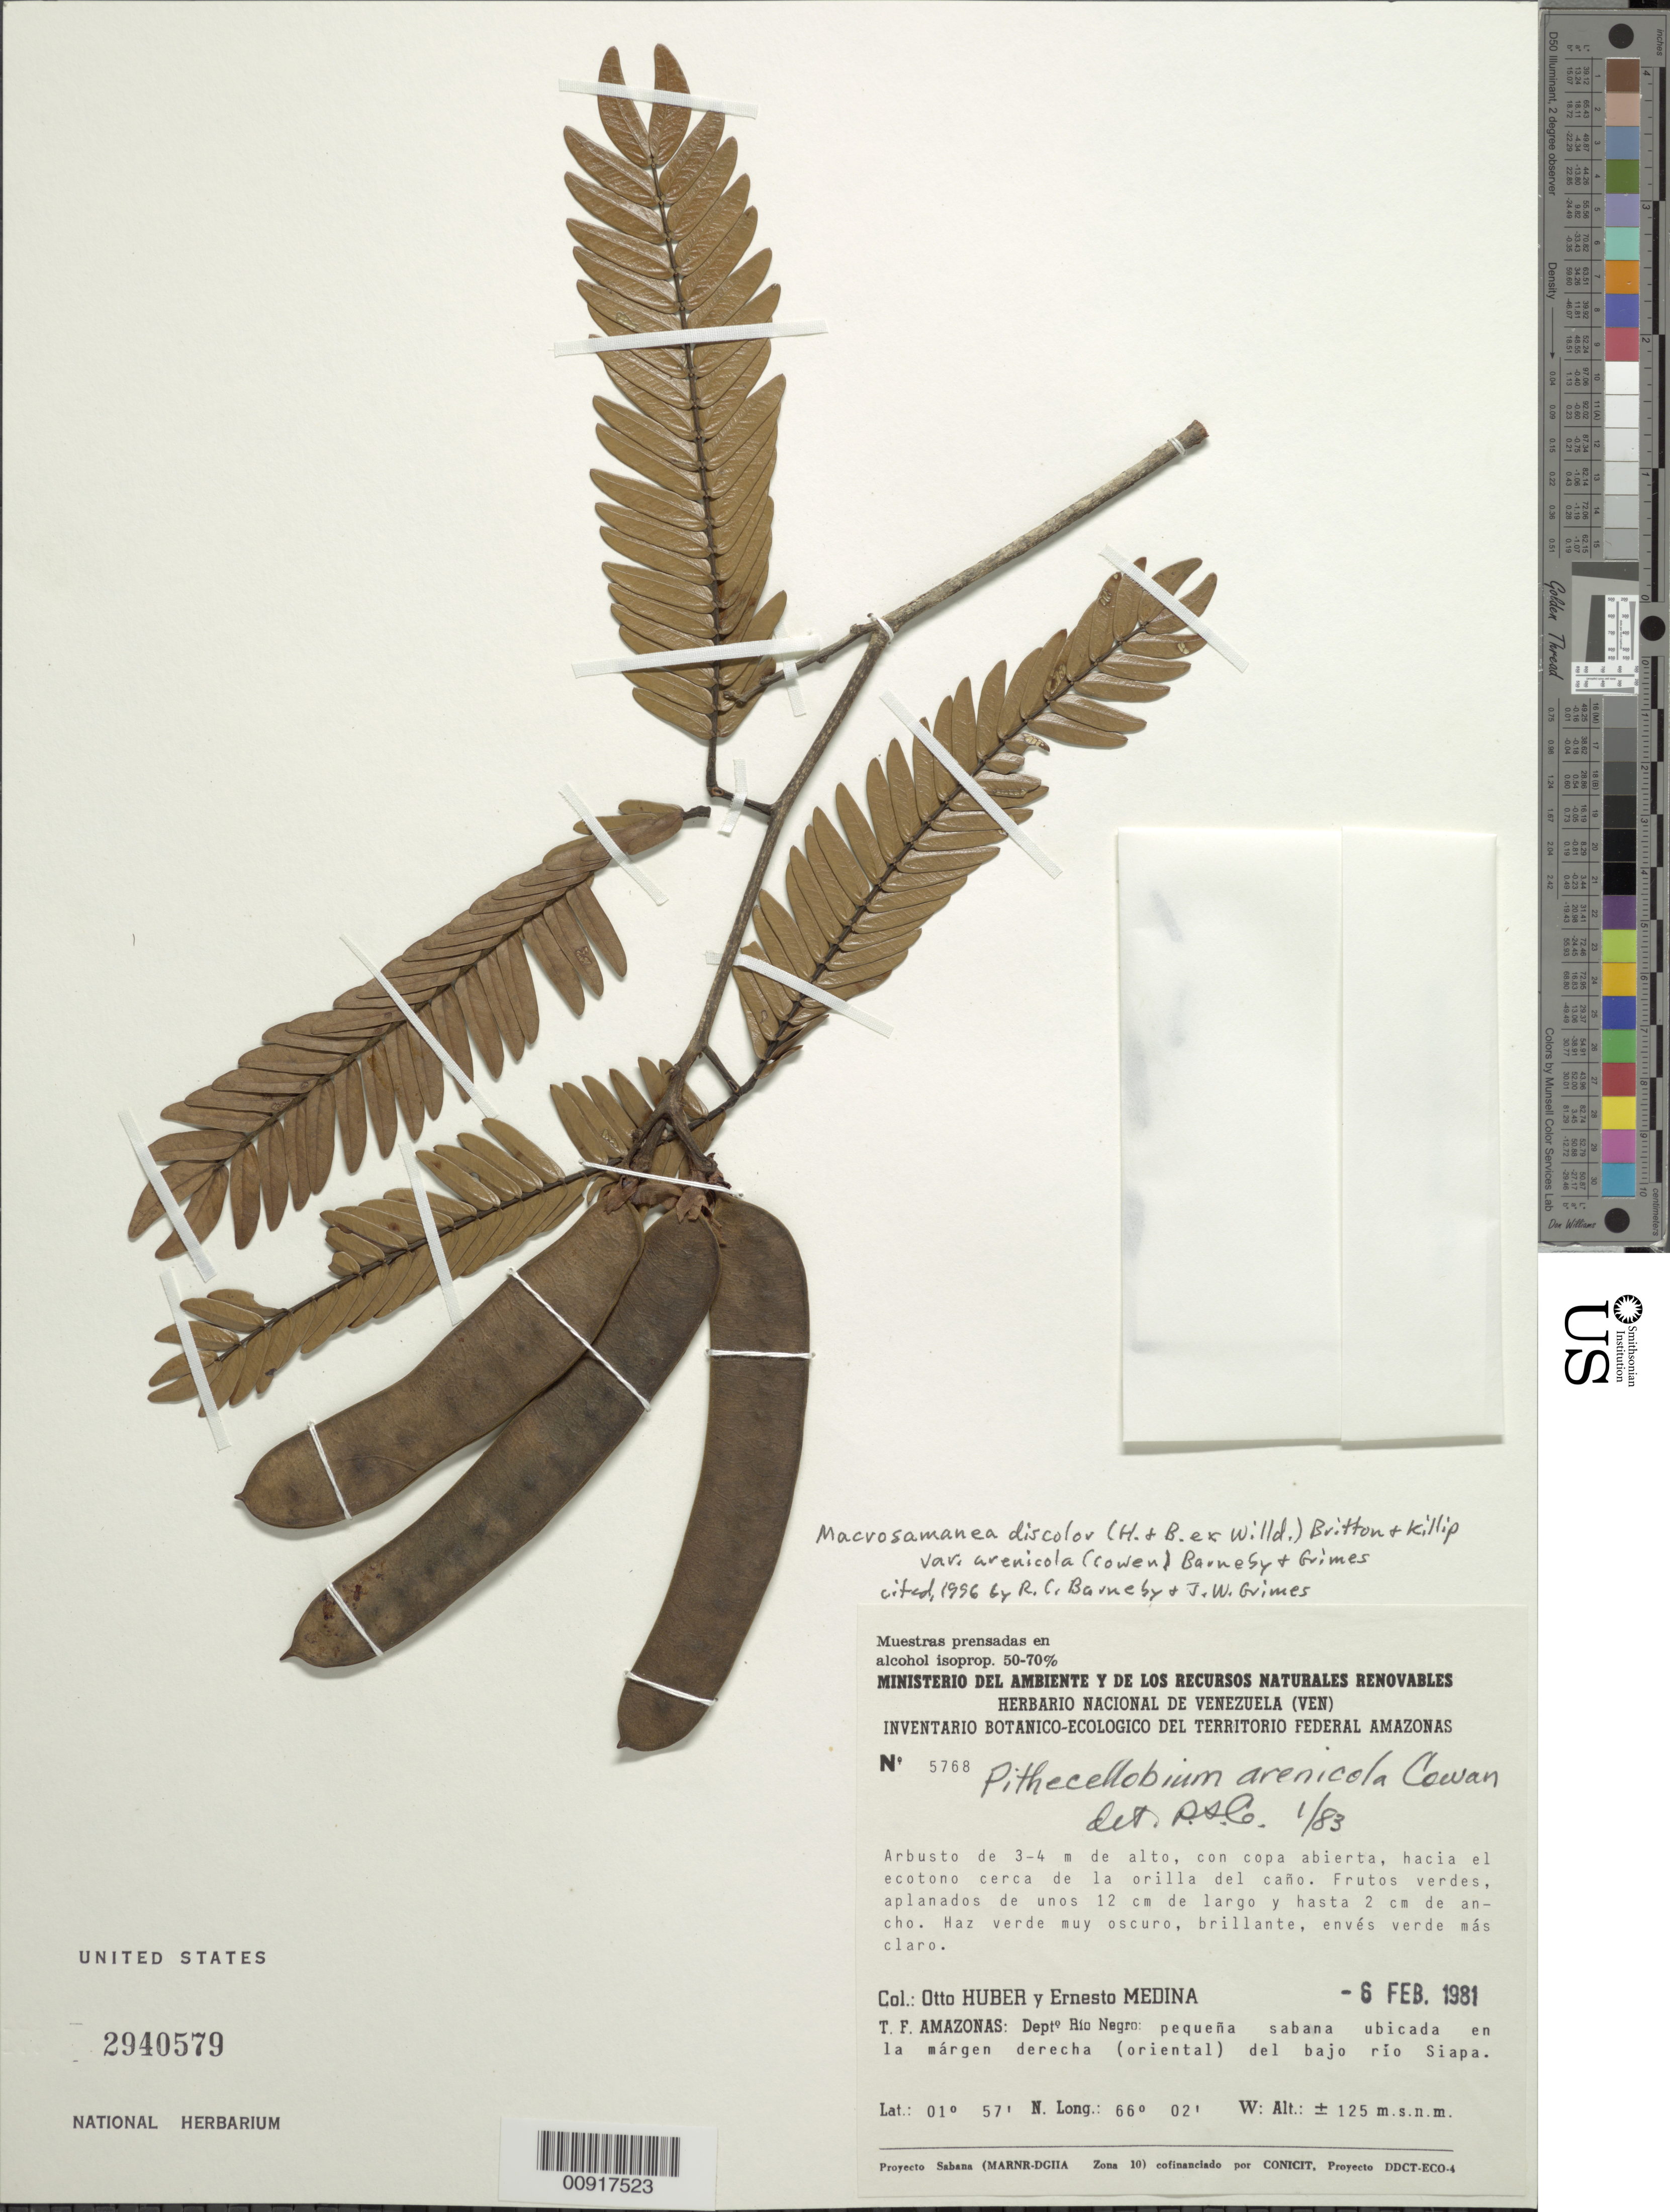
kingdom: Plantae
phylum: Tracheophyta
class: Magnoliopsida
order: Fabales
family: Fabaceae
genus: Macrosamanea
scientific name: Macrosamanea discolor var. arenicola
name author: (R.S. Cowan) Barneby & J.W. Grimes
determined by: Barneby, R. C.; Grimes, J. W.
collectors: O. Huber & E. Medina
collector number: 5768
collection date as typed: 6-Feb-81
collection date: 1981-02-06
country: Venezuela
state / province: Amazonas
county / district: Río Negro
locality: Río Siapa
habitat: Pequena sabana ubicada; hacia ecotono cerca de la orilla del canño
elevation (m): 125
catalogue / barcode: US 2940579